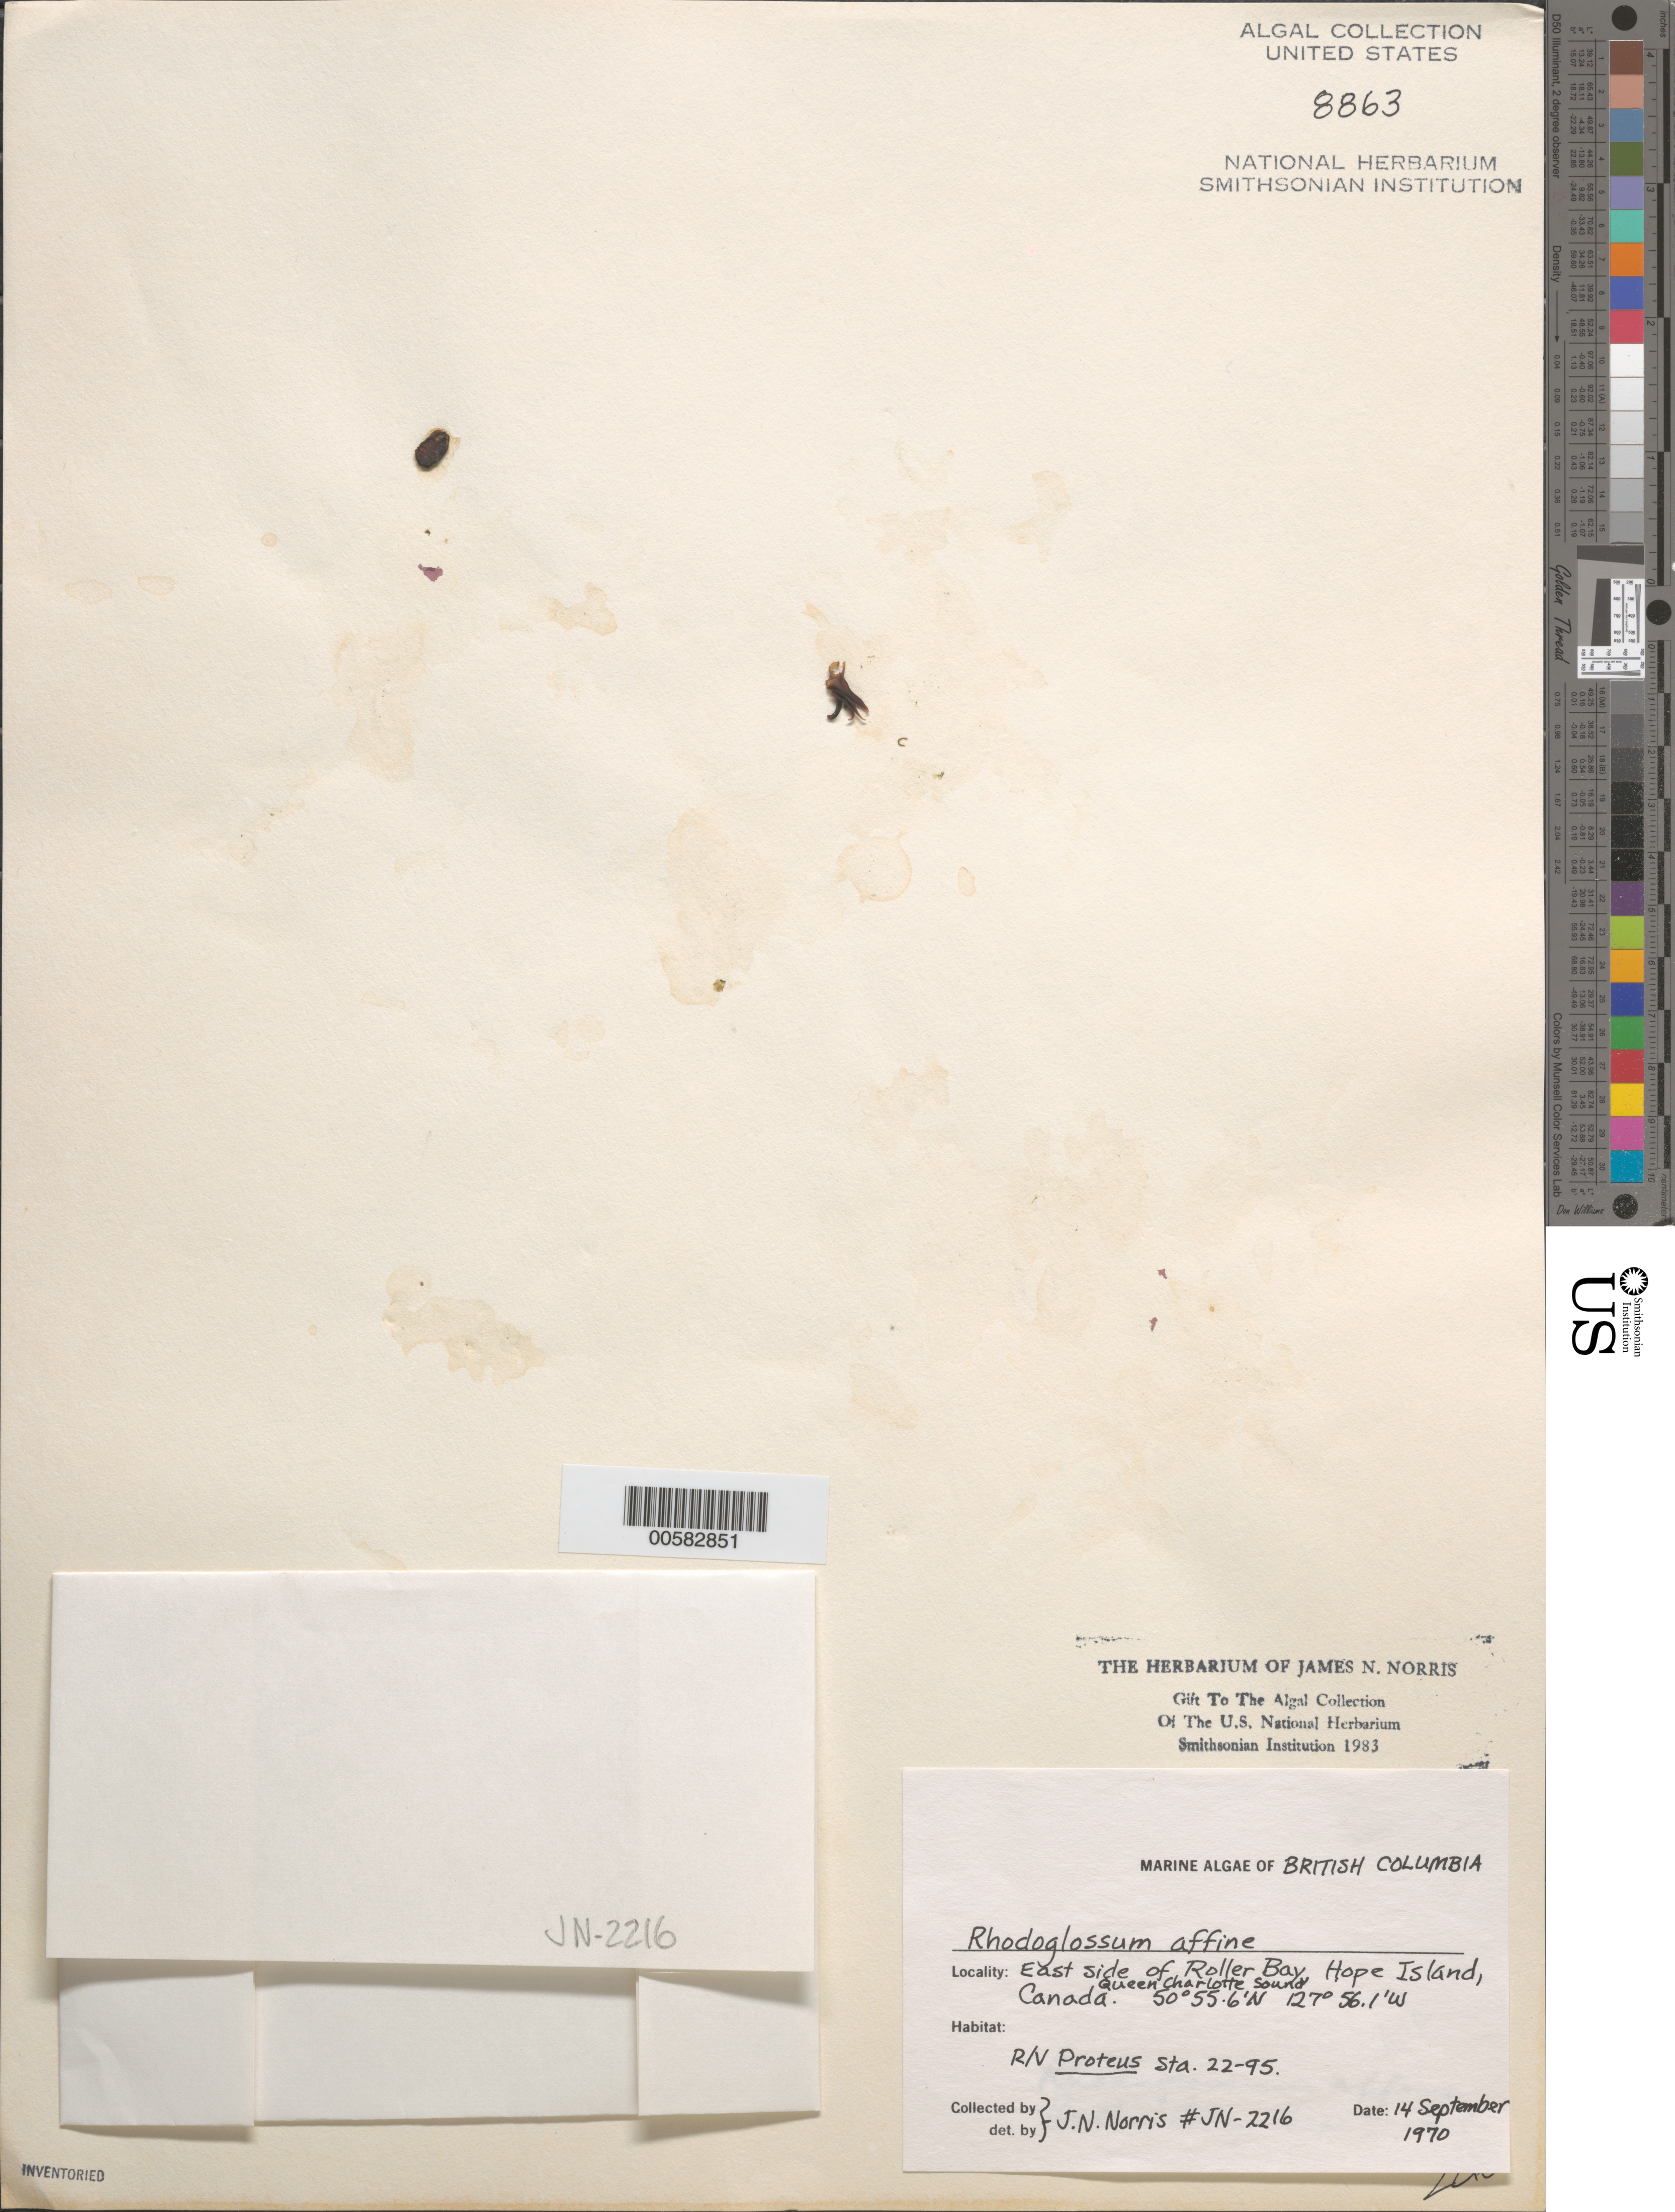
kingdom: Plantae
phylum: Rhodophyta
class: Florideophyceae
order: Gigartinales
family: Gigartinaceae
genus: Mazzaella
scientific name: Mazzaella affinis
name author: (Harvey) Fredericq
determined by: Algae name updating Project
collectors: J. N. Norris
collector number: JN-2216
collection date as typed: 14 Sep 1970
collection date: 1970-09-14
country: Canada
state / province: British Columbia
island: Hope Island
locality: Roller Bay, Queen Charlotte Sound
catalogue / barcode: US 8863